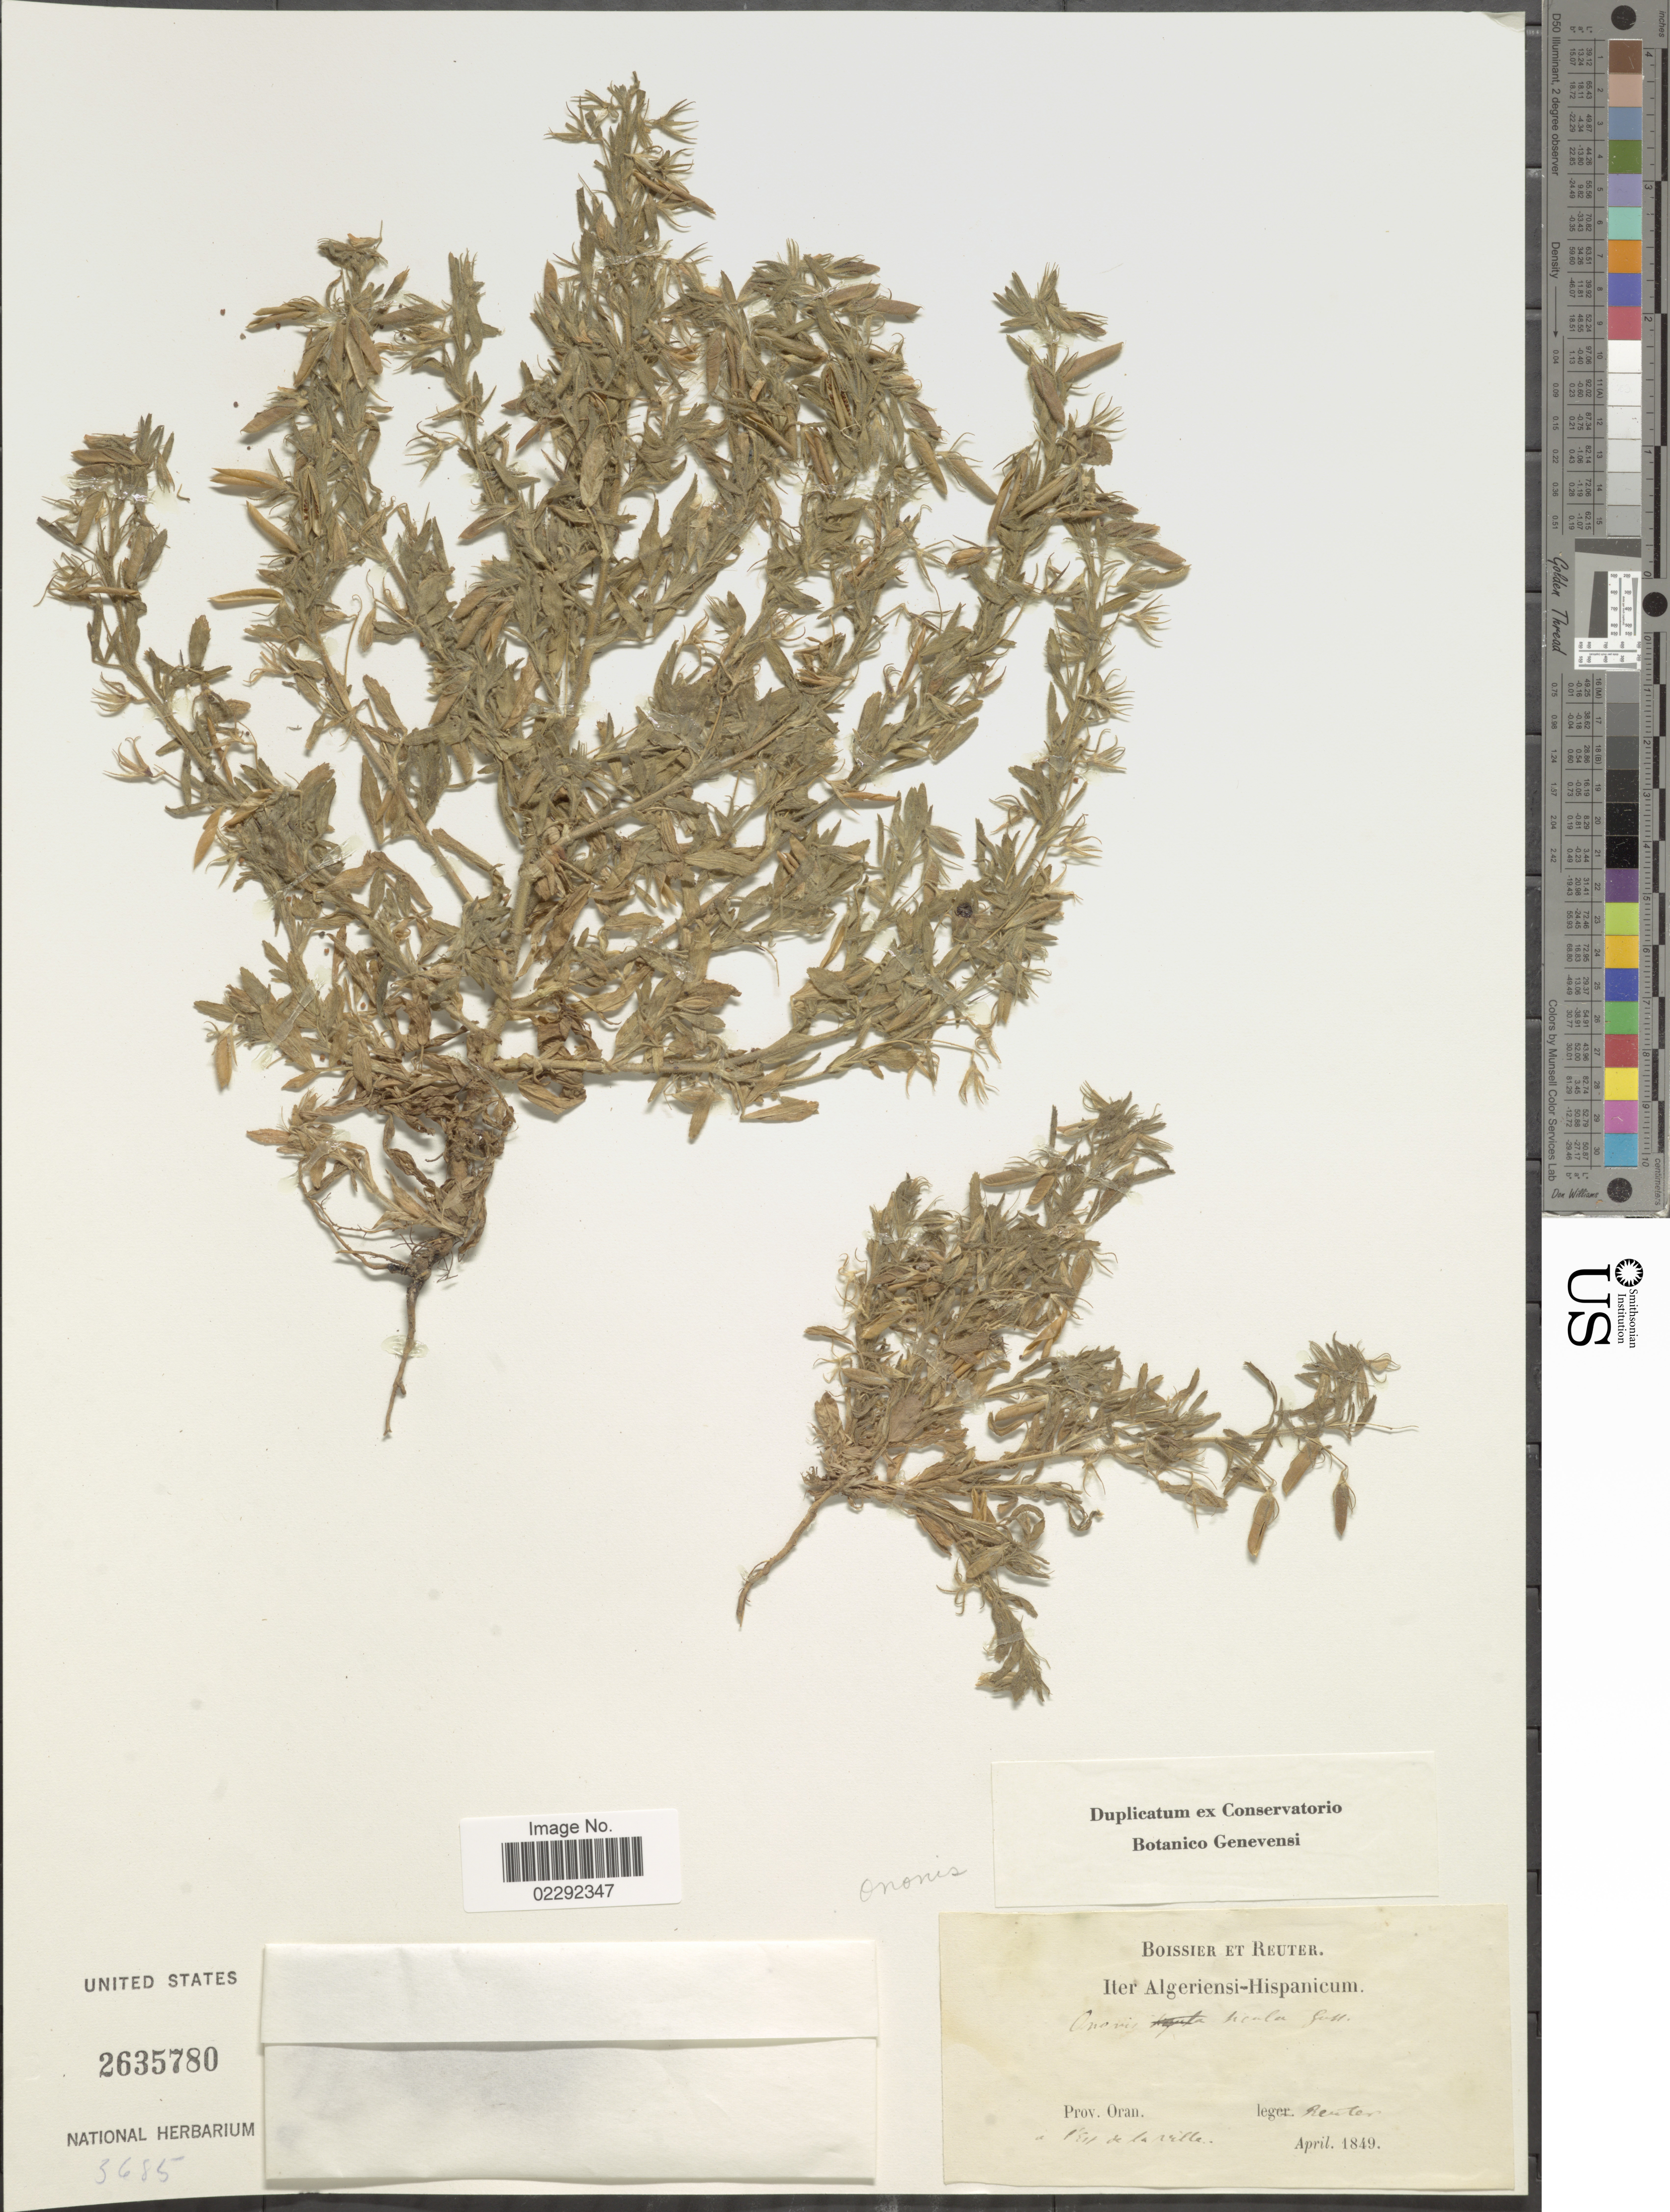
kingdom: Plantae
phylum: Tracheophyta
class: Magnoliopsida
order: Fabales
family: Fabaceae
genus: Ononis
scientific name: Ononis sp.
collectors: -. Reuter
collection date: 1849-04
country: Algeria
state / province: Oran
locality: L'env de la villa.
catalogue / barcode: US 2635780